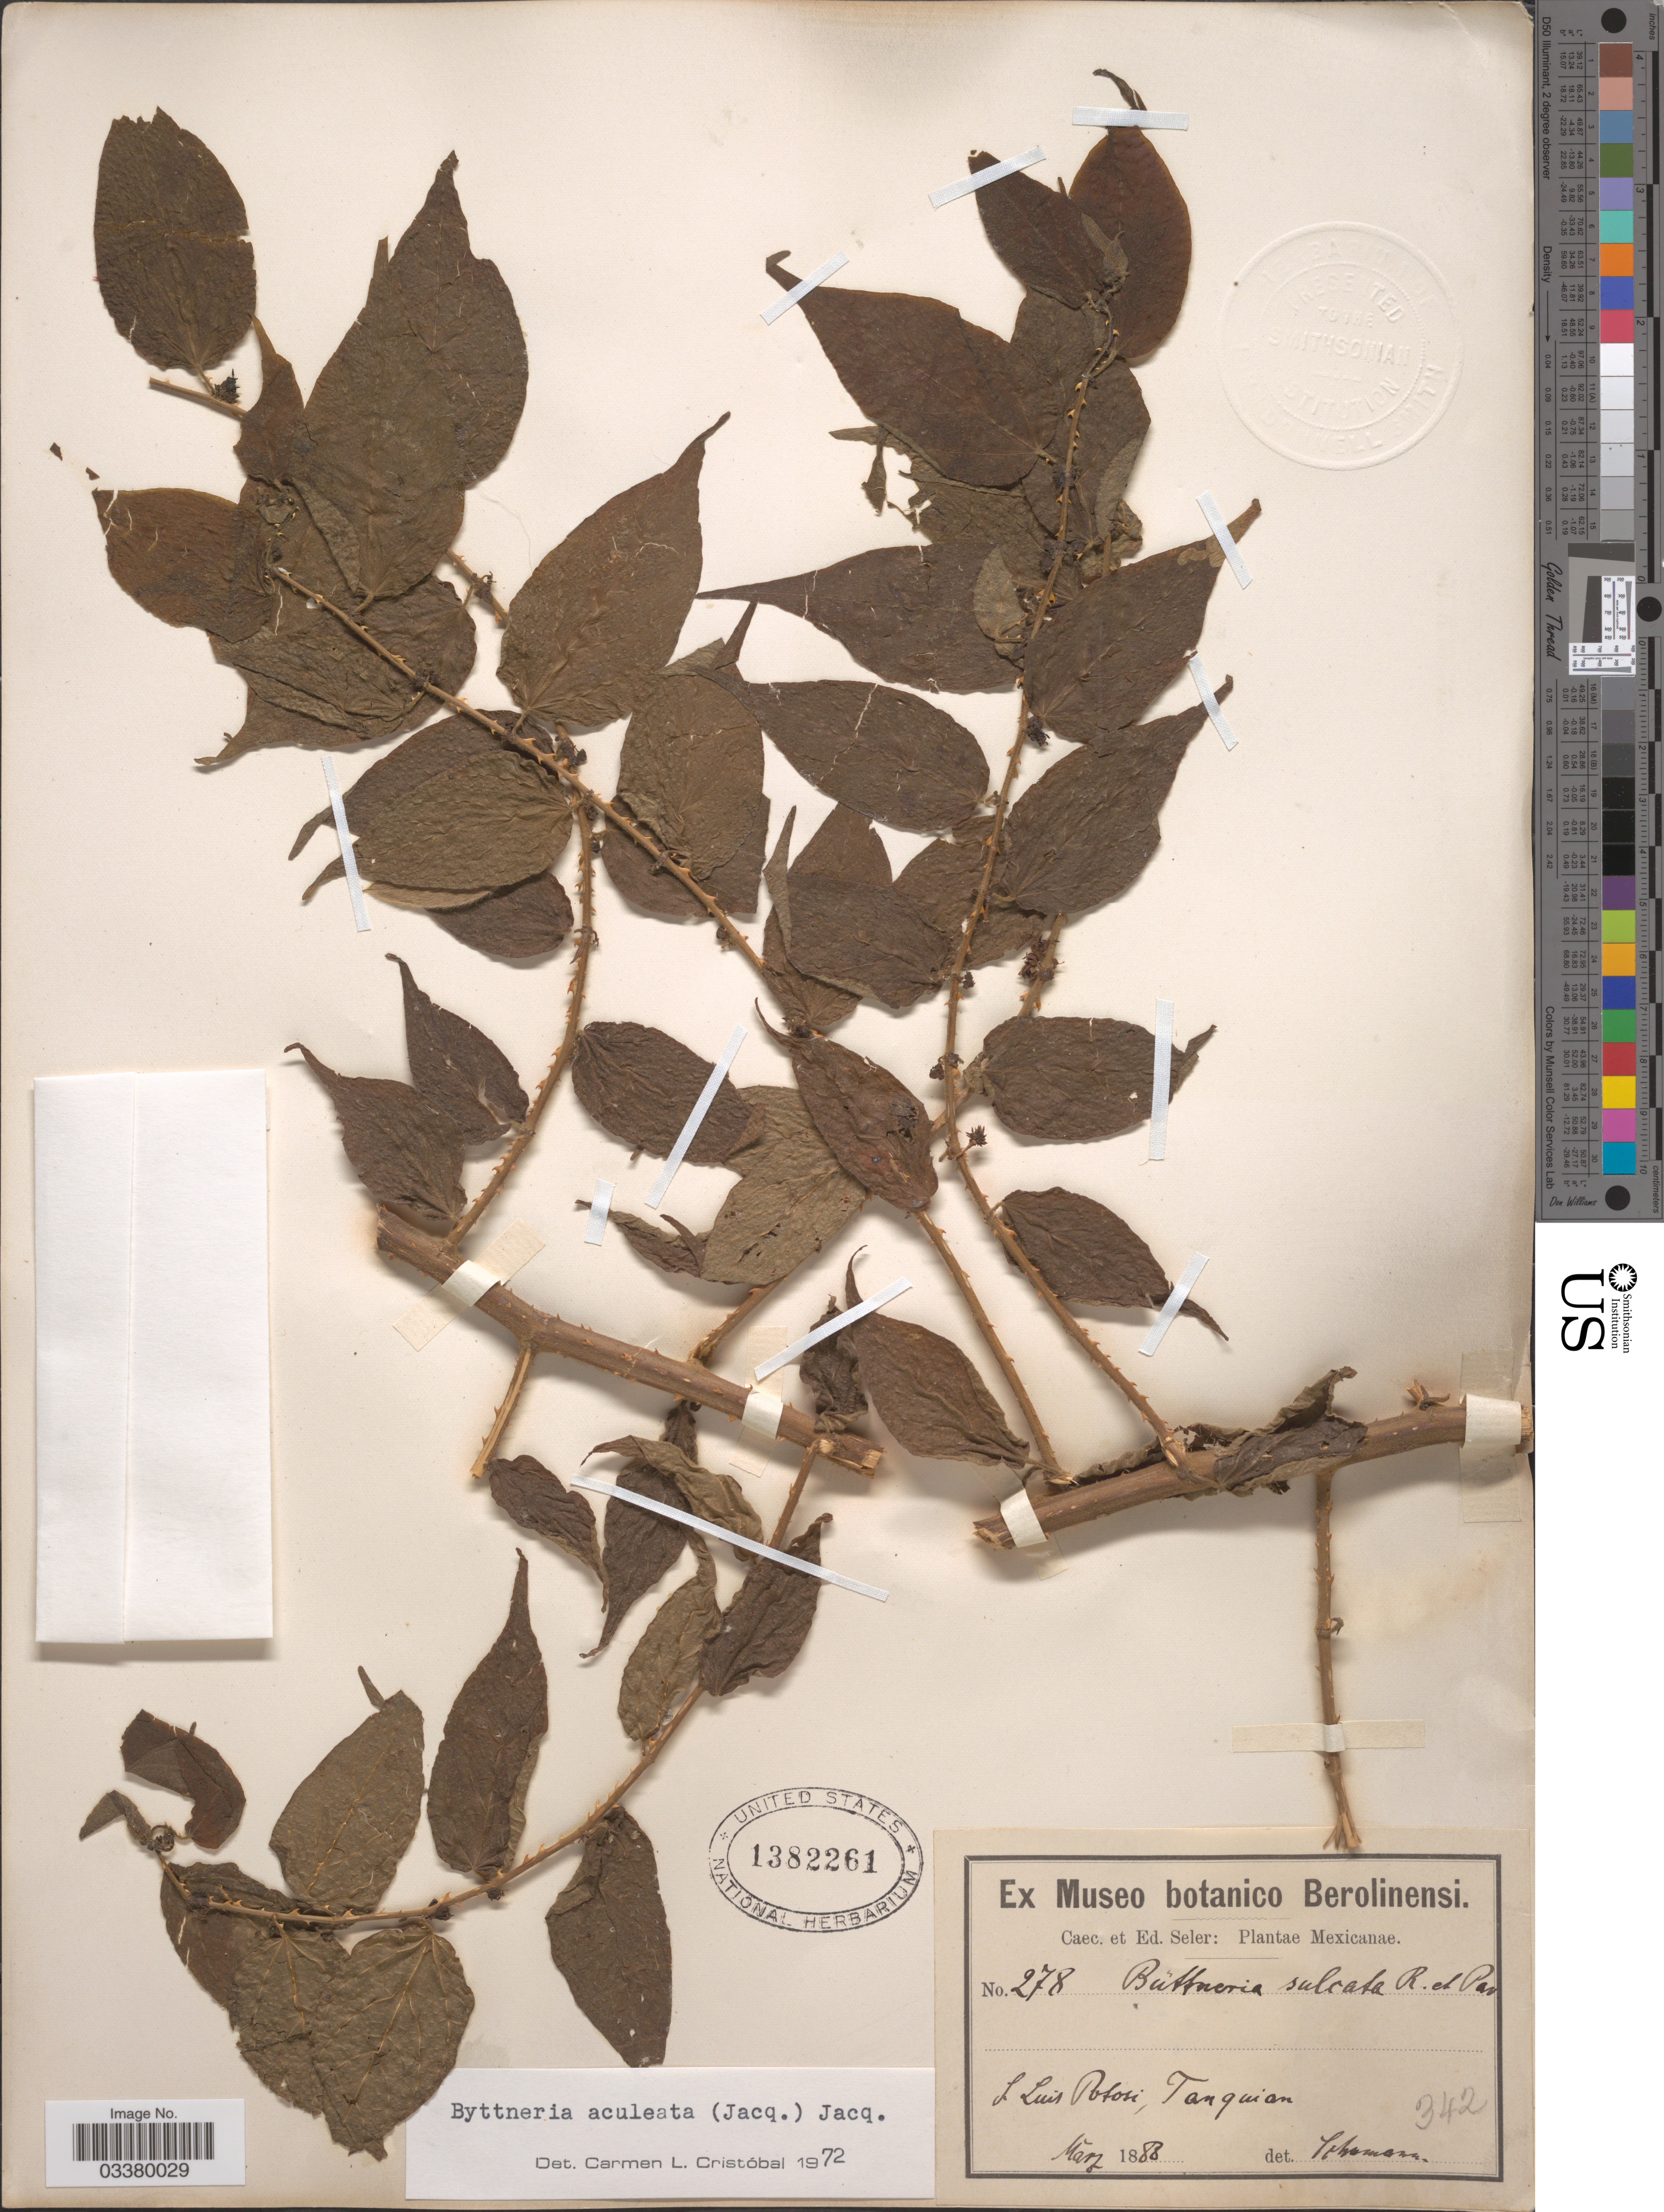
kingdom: Plantae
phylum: Tracheophyta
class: Magnoliopsida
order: Malvales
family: Malvaceae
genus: Byttneria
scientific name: Byttneria aculeata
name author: (Jacq.) Jacq.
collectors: C. Seler & E. G. Seler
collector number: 278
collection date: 1888-03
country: Mexico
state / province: San Luis Potosí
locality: Tanguian.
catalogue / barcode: US 1382261